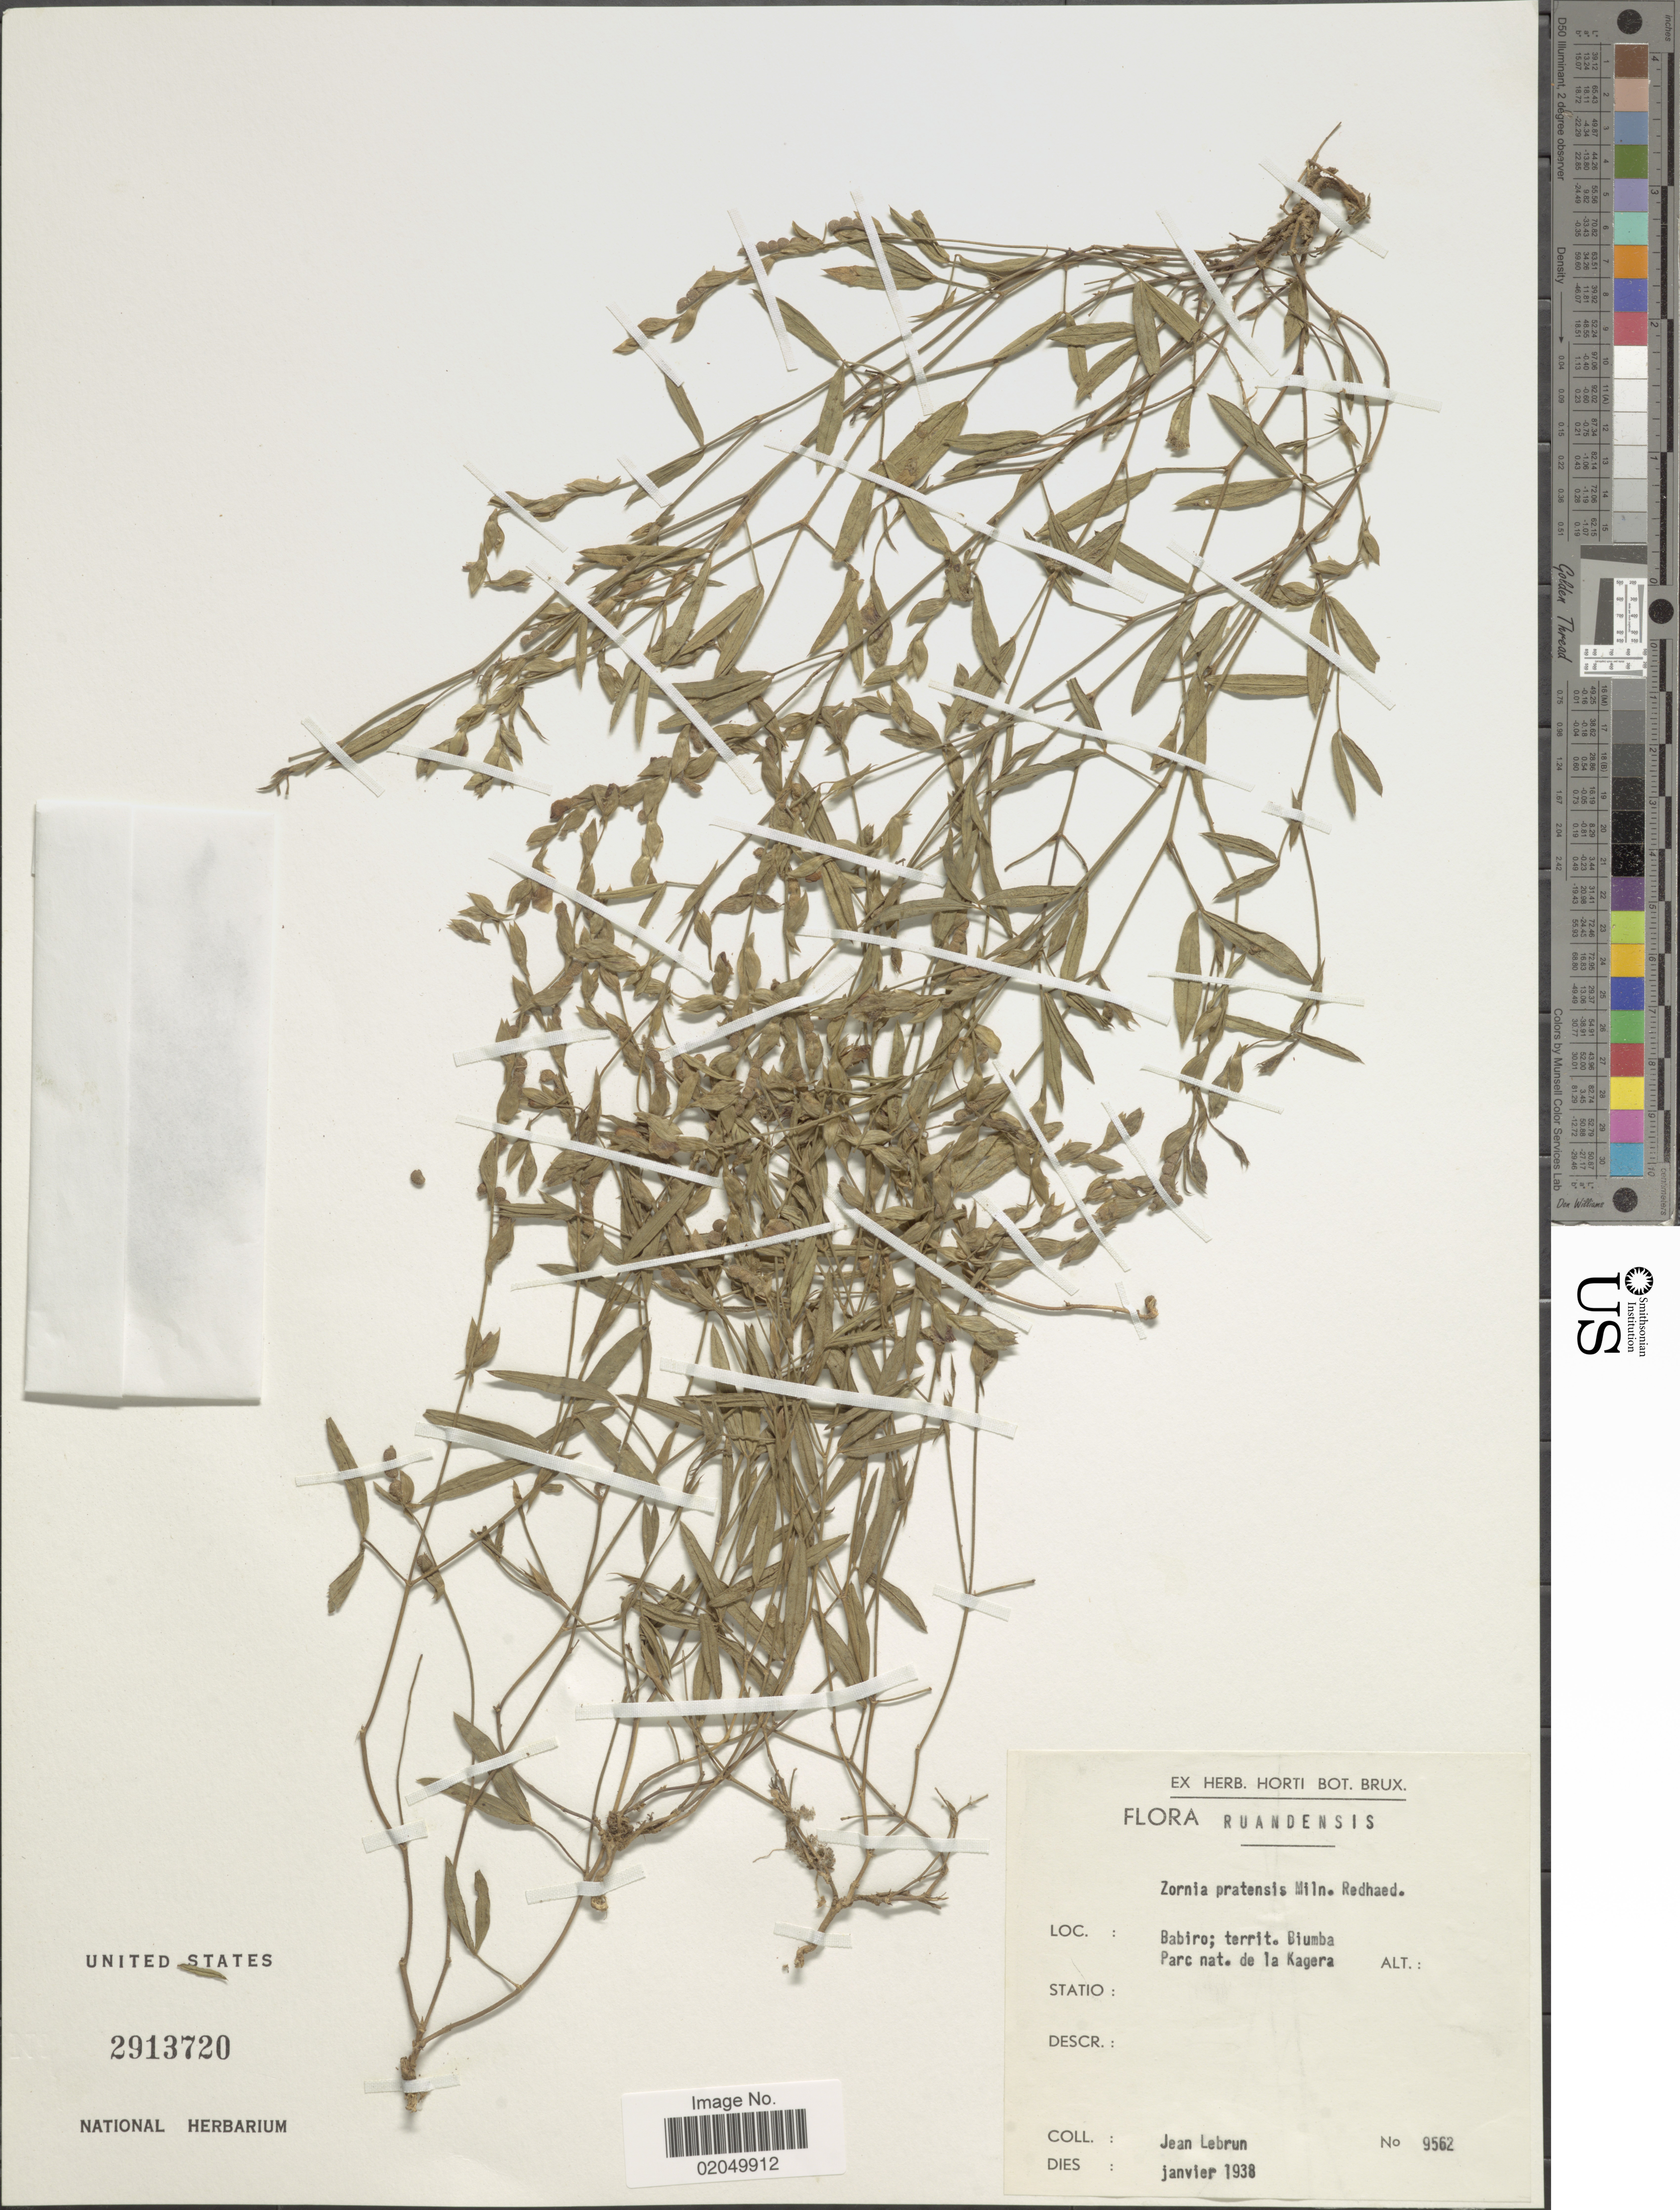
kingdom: Plantae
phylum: Tracheophyta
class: Magnoliopsida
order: Fabales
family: Fabaceae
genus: Zornia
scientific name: Zornia pratensis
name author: Milne-Redh.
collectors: J. A. Lebrun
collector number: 9562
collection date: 1938-01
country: Rwanda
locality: Babiro, territ. Biumba, Parc nat. de la Kagera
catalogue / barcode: US 2913720